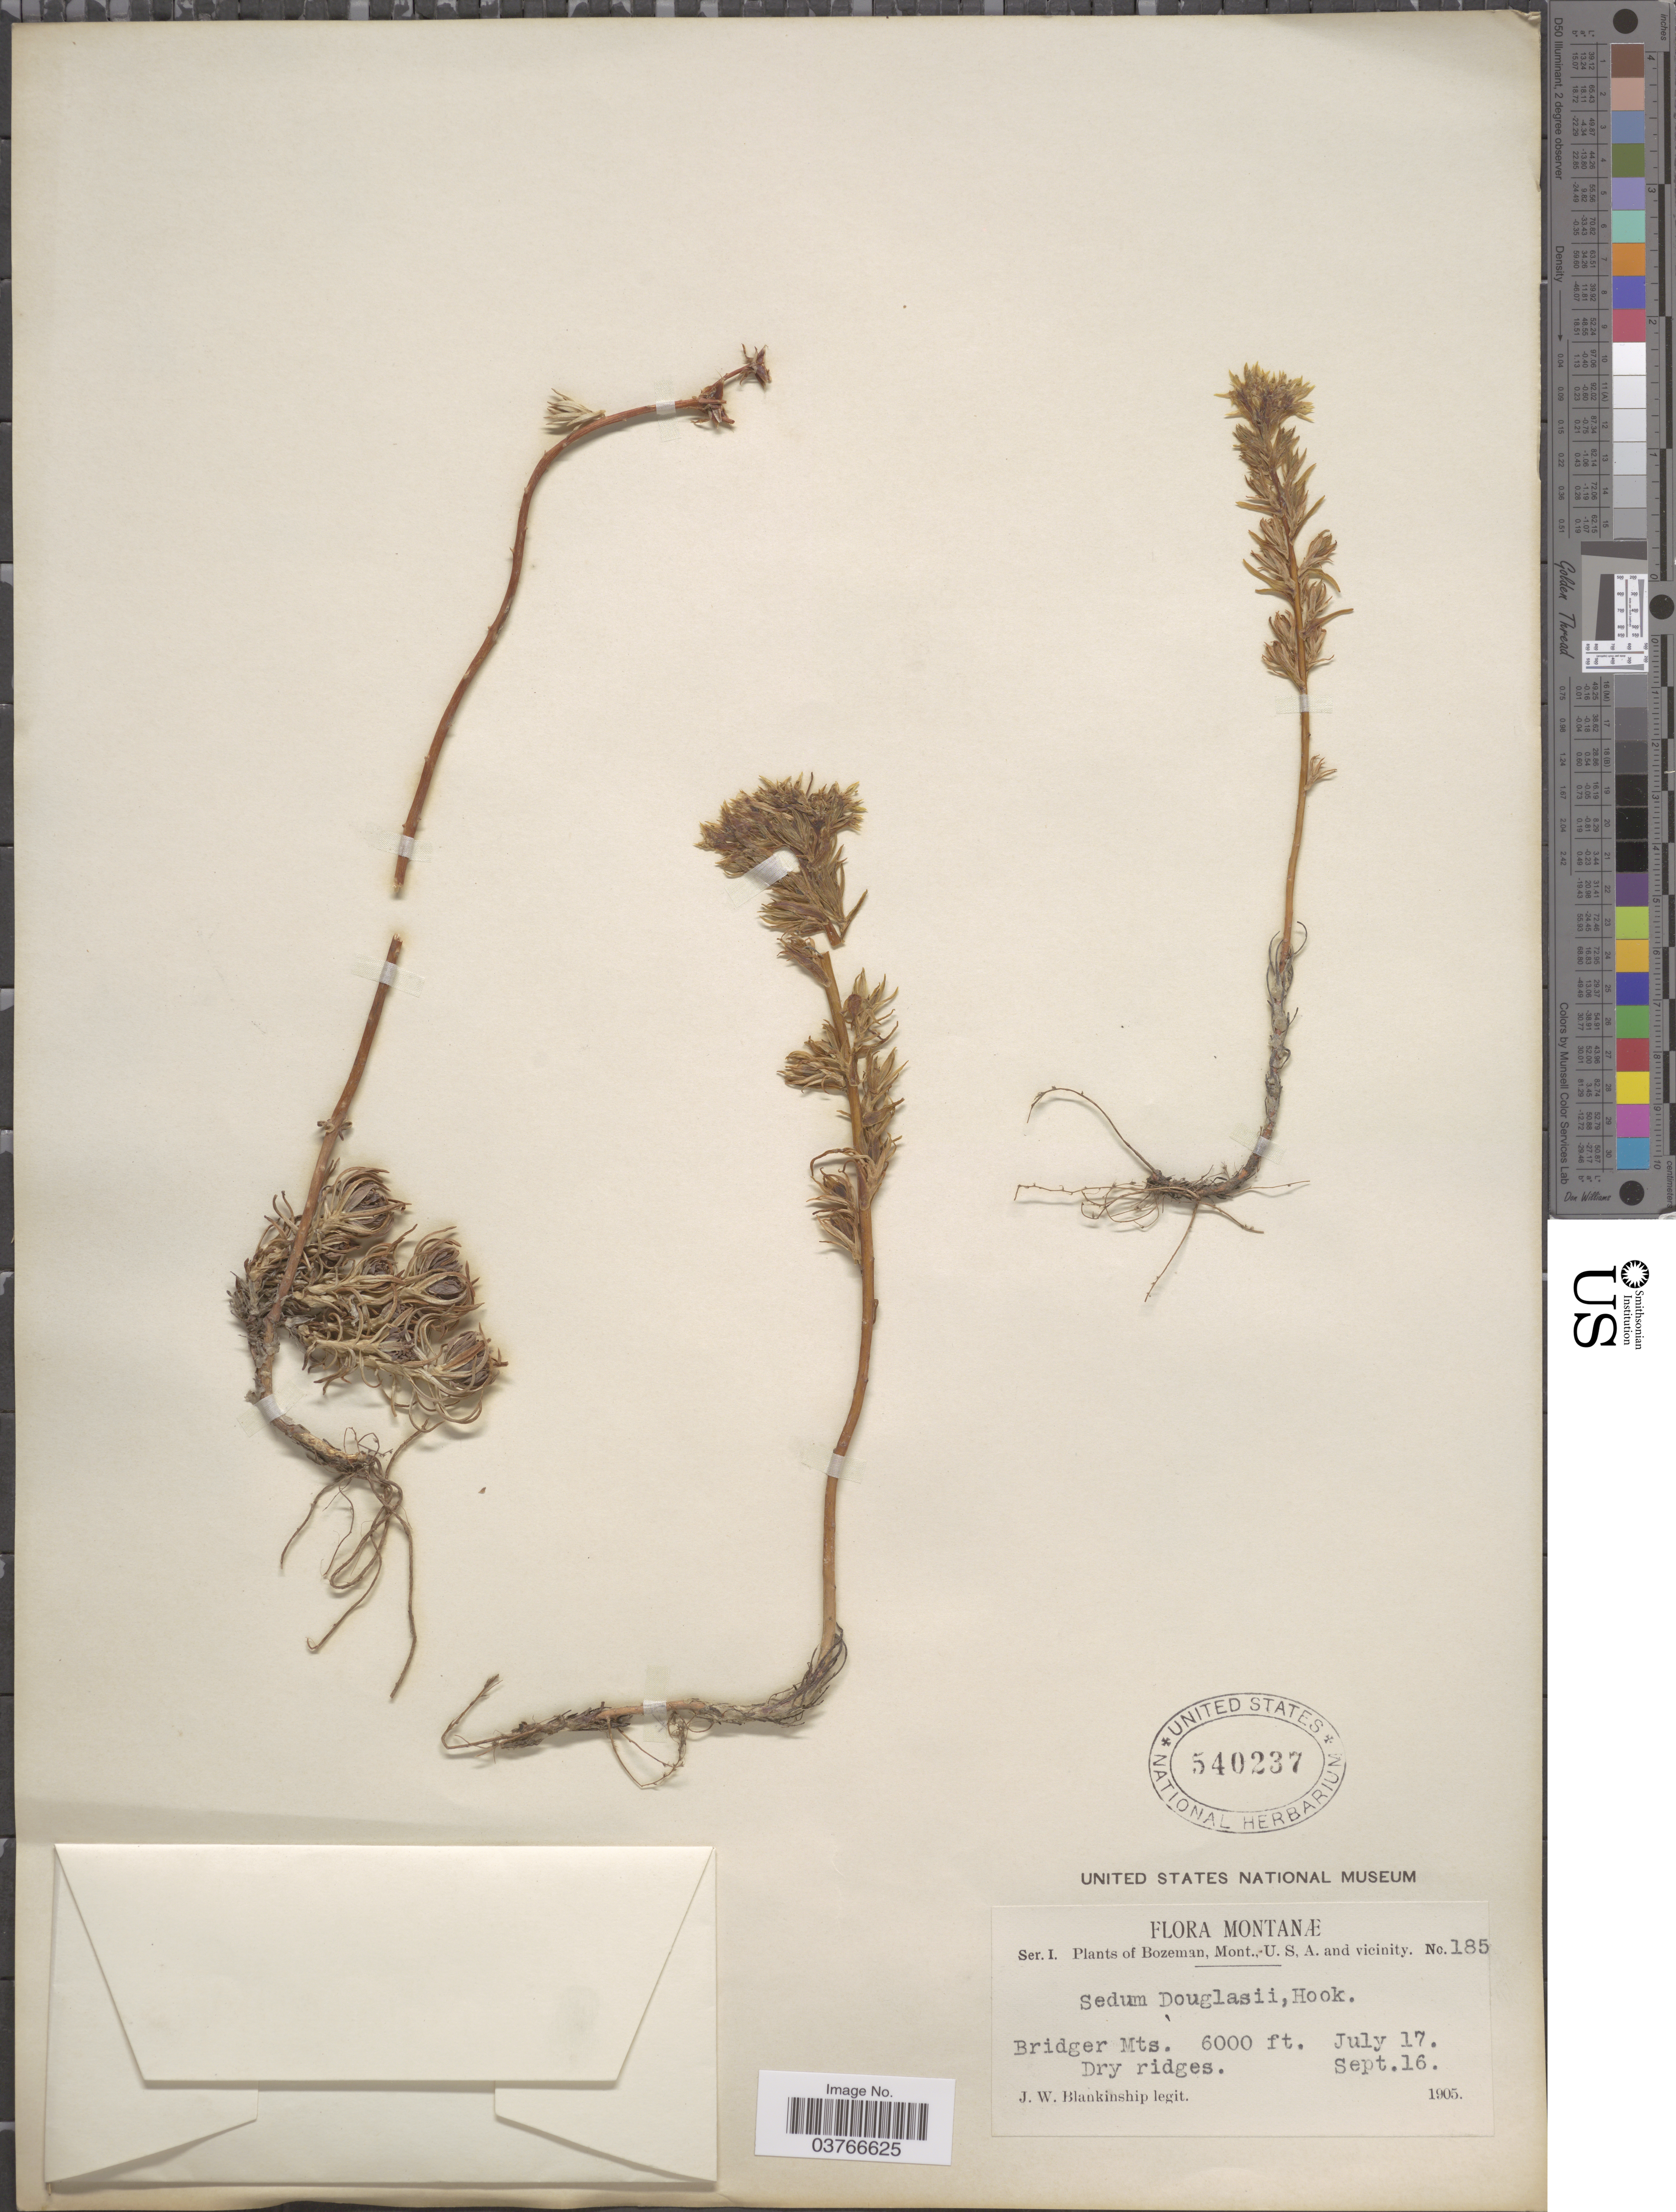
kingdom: Plantae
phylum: Tracheophyta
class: Magnoliopsida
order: Saxifragales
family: Crassulaceae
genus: Sedum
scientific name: Sedum stenopetalum var. stenopetalum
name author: Pursh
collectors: J. W. Blankinship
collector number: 185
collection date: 1905-07-17/1905-09-16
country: United States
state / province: Montana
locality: Bozeman, Mont., U. S. A. and vicinity. Bridger Mts.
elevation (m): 1829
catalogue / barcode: US 540237